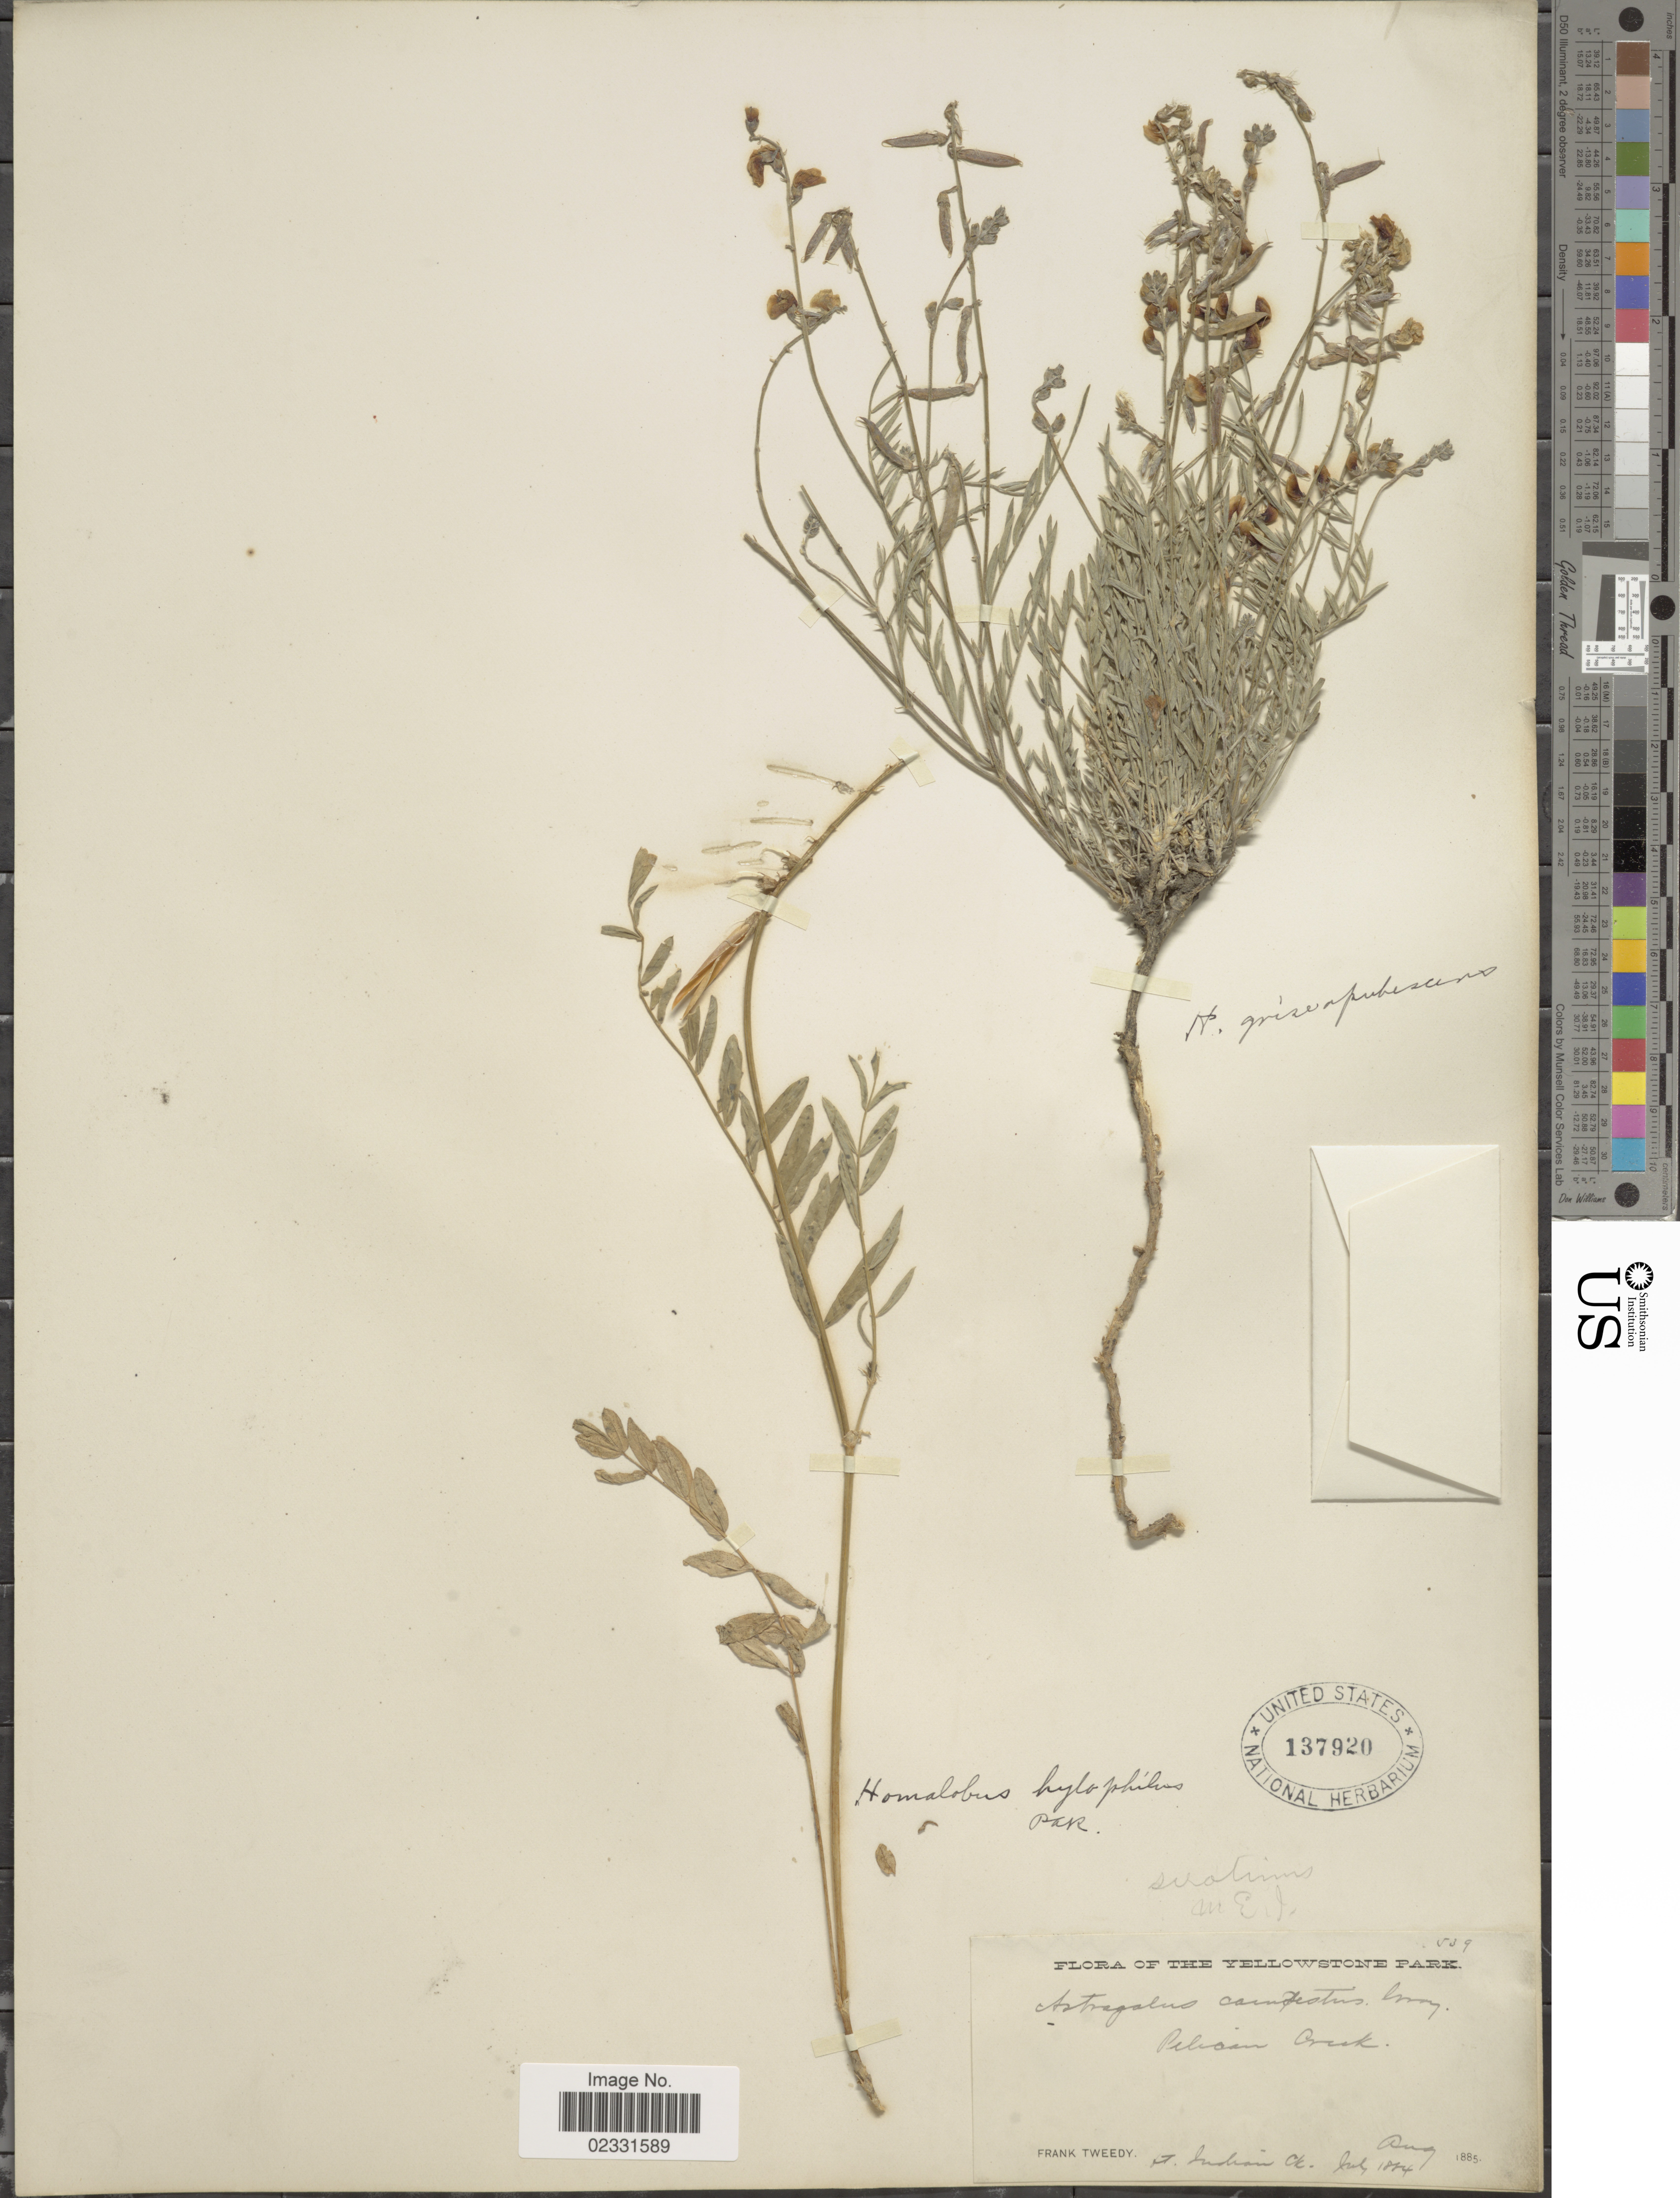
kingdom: Plantae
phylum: Tracheophyta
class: Magnoliopsida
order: Fabales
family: Fabaceae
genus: Astragalus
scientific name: Astragalus griseopubescens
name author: E. Sheld.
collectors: F. Tweedy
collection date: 1885-08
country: United States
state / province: Wyoming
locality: The Yellowstone Park, Pelican Creek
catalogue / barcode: US 137920